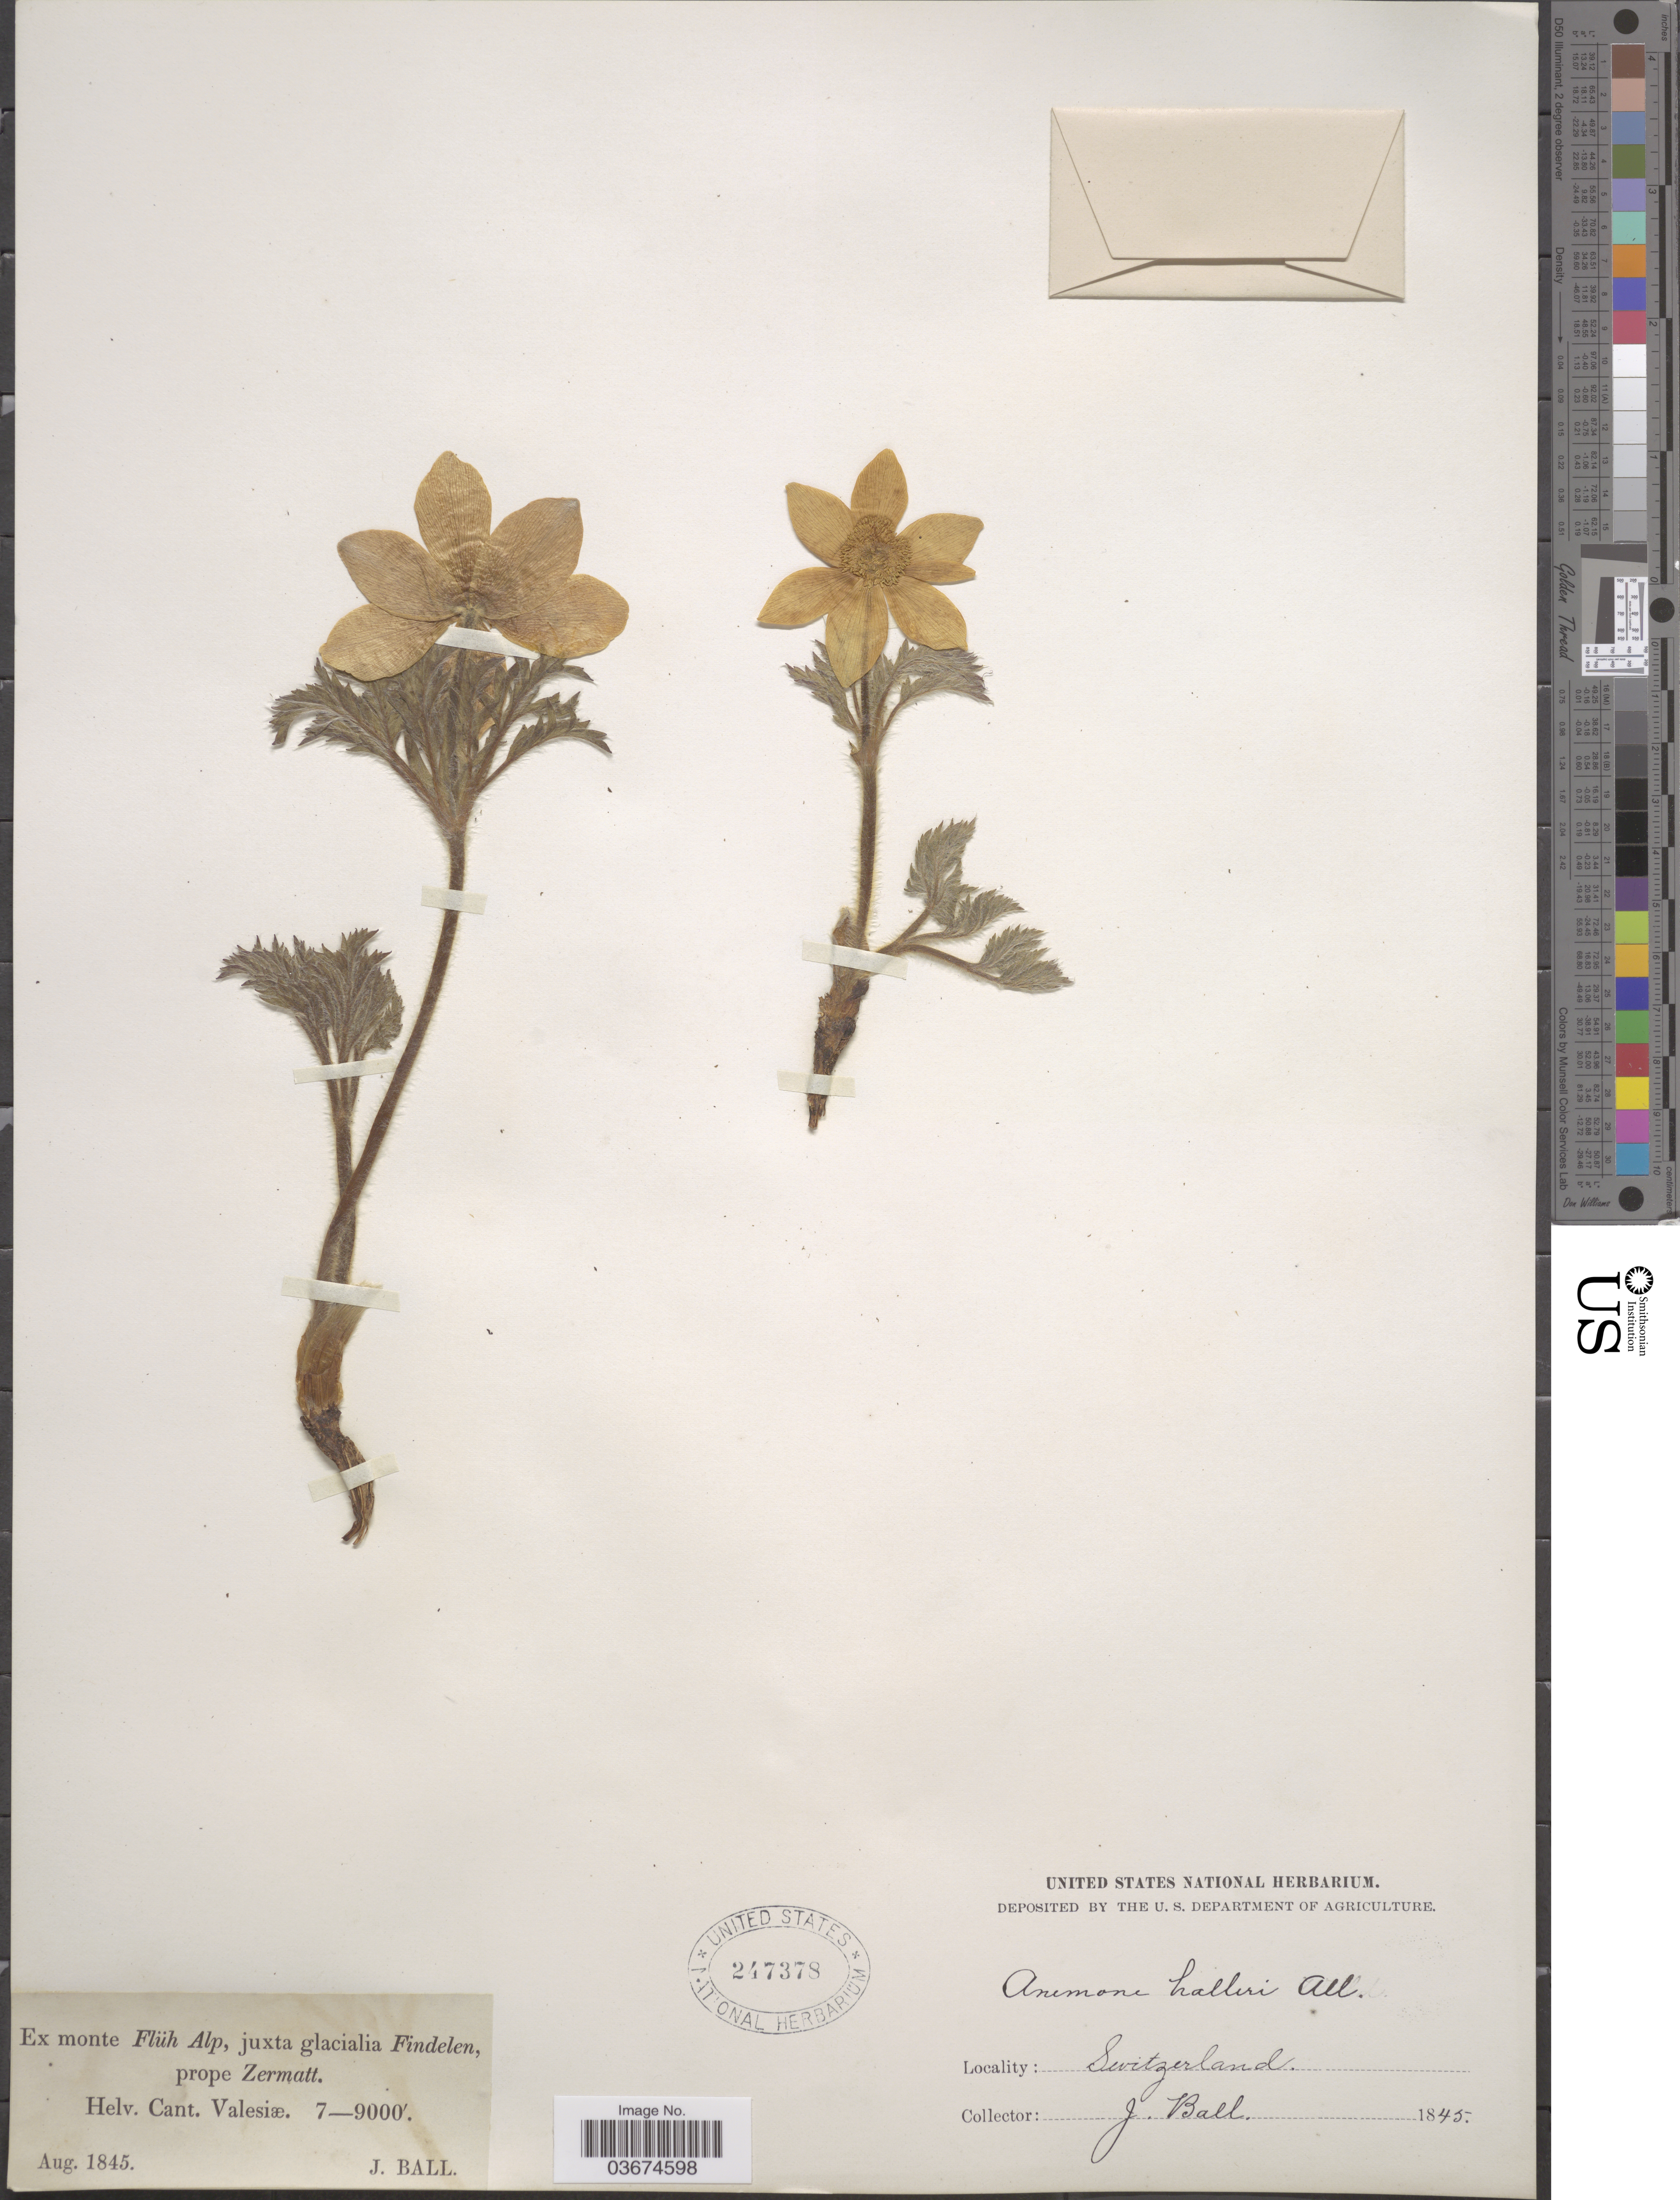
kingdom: Plantae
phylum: Tracheophyta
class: Magnoliopsida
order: Ranunculales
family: Ranunculaceae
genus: Pulsatilla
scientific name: Pulsatilla halleri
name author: (All.) Willd.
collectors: J. Ball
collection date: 1845-08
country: Switzerland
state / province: Valais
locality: Ex monte Flüh Alp, juxta glacialia Findelen, prope Zermatt. Helv. Cant. Valesiæ.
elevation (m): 2134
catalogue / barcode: US 247378